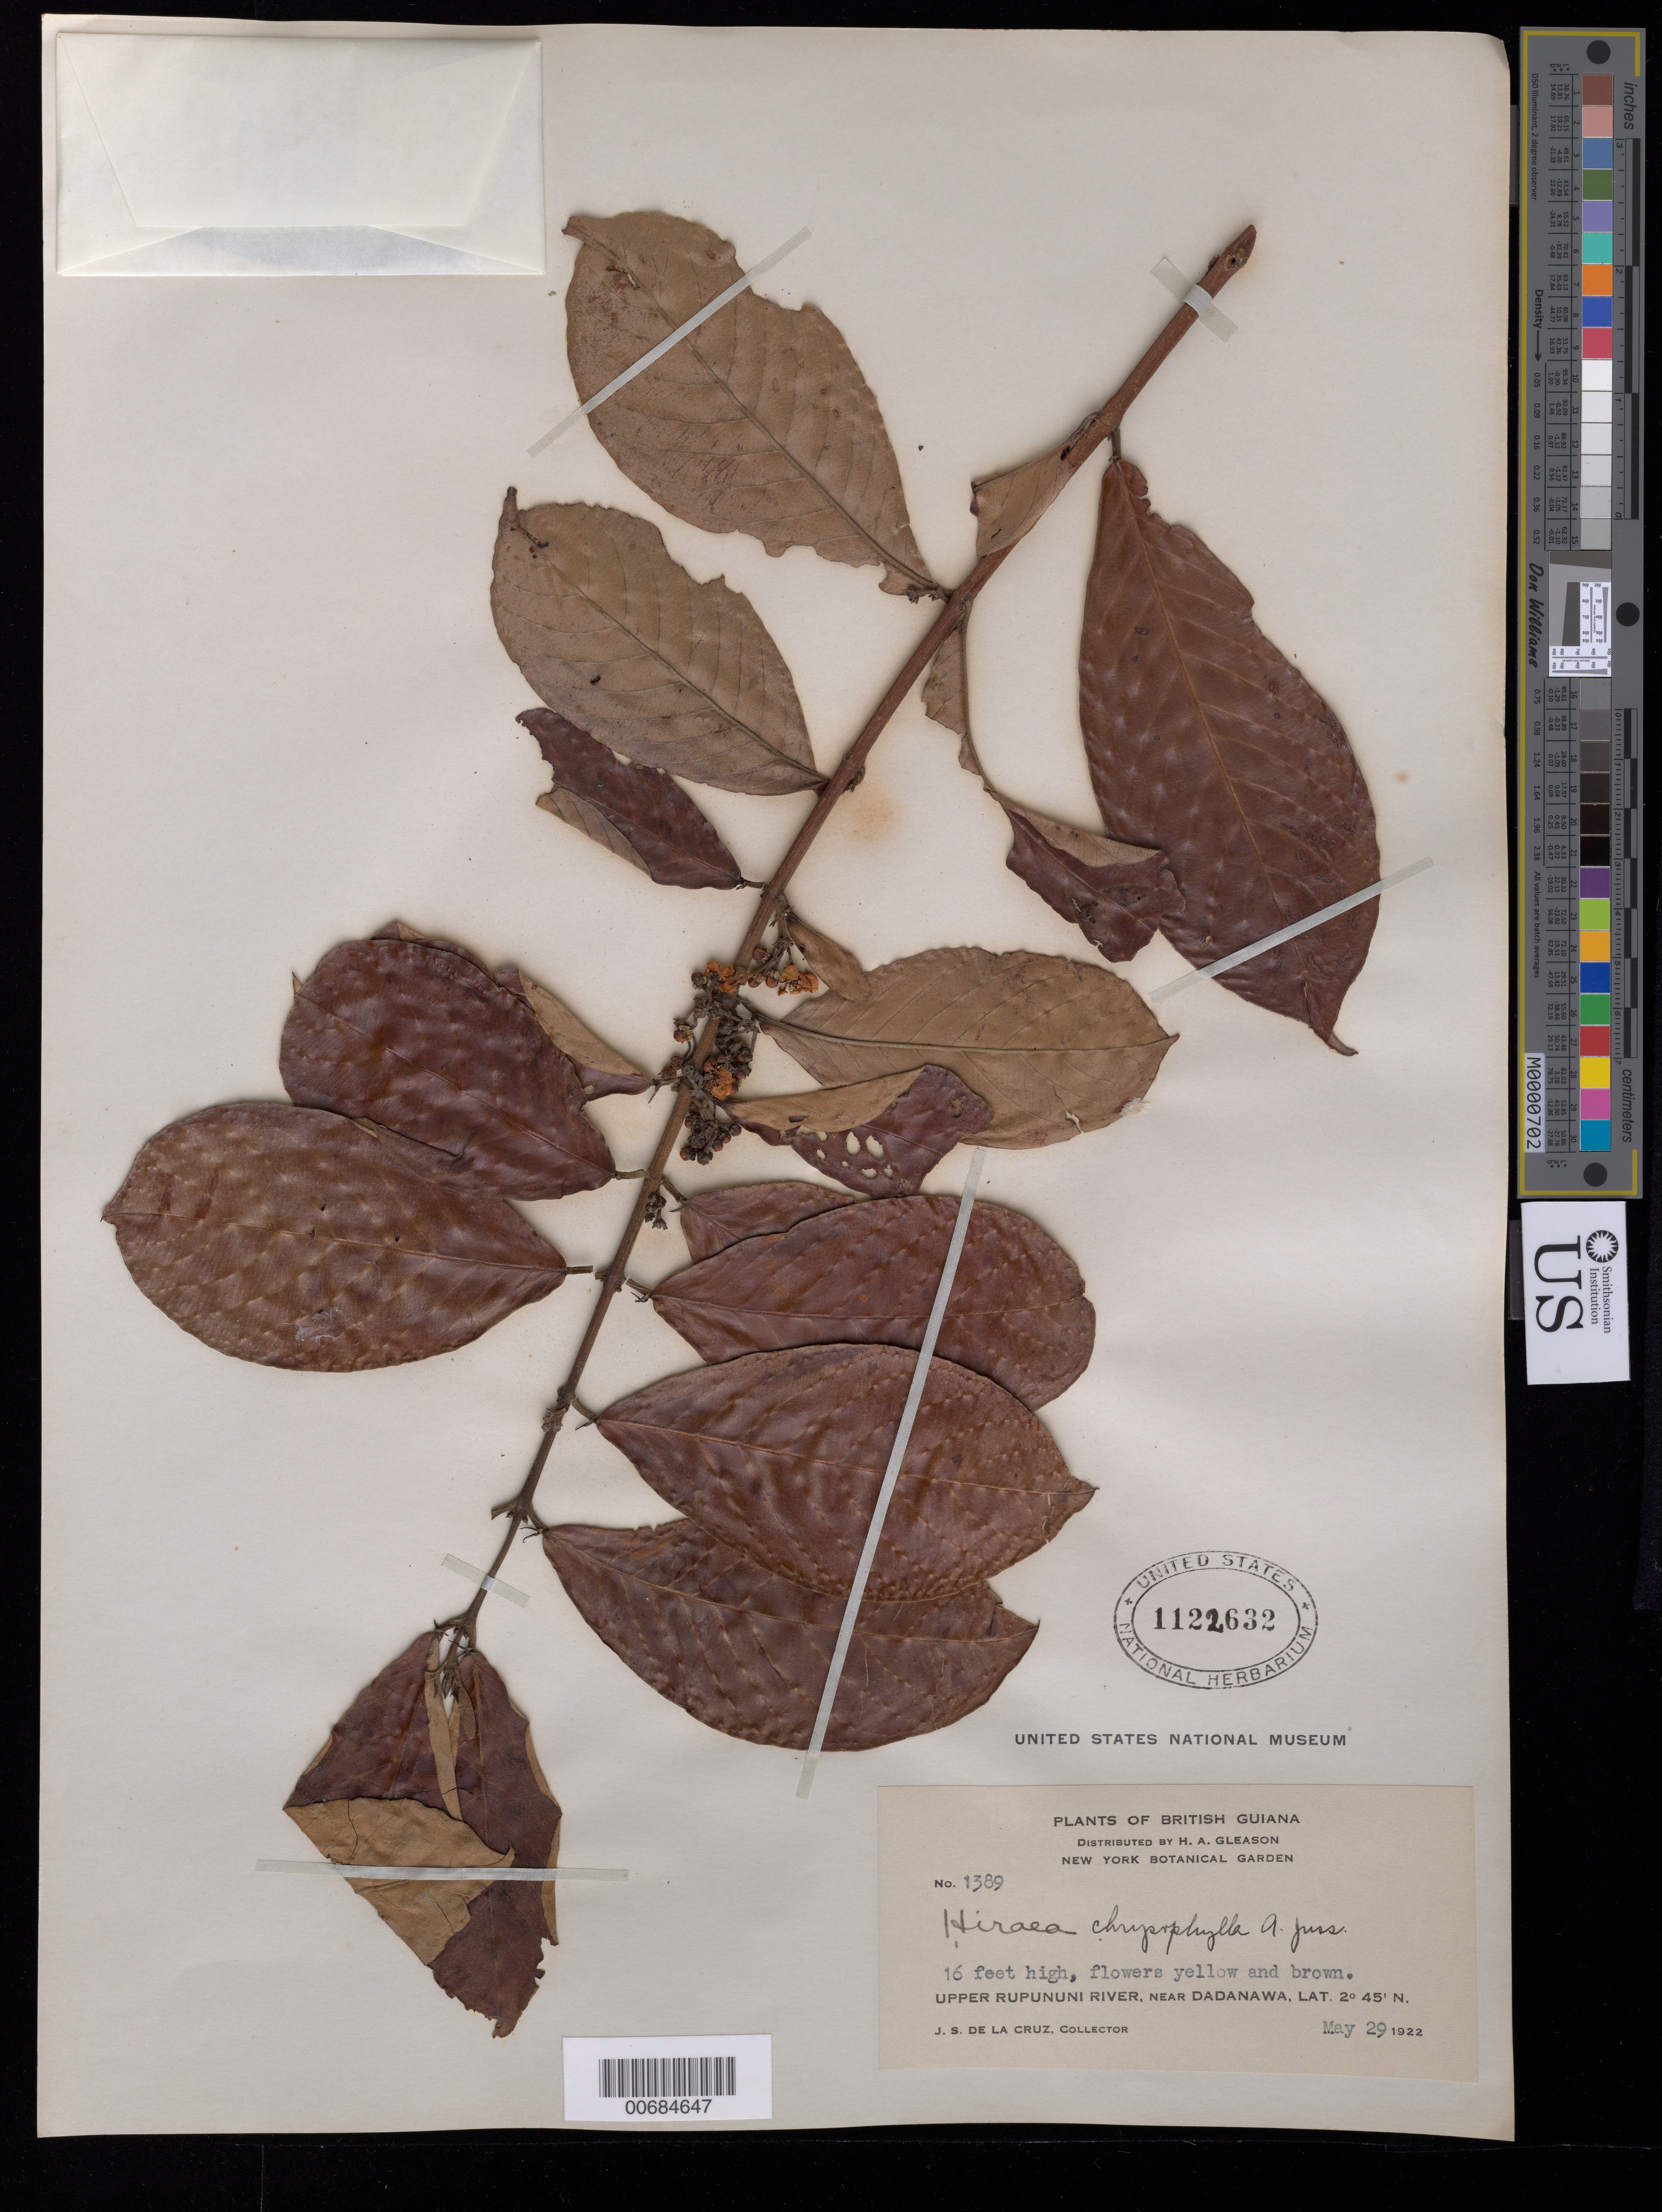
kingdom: Plantae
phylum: Tracheophyta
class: Magnoliopsida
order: Malpighiales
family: Malpighiaceae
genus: Hiraea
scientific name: Hiraea chrysophylla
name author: A. Juss.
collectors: J. S. de la Cruz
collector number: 1389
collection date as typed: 29-May-22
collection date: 1922-05-29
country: Guyana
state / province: U. Takutu-U. Essequibo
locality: Dadanawa, vic., upper Rupununi R.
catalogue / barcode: US 1122632